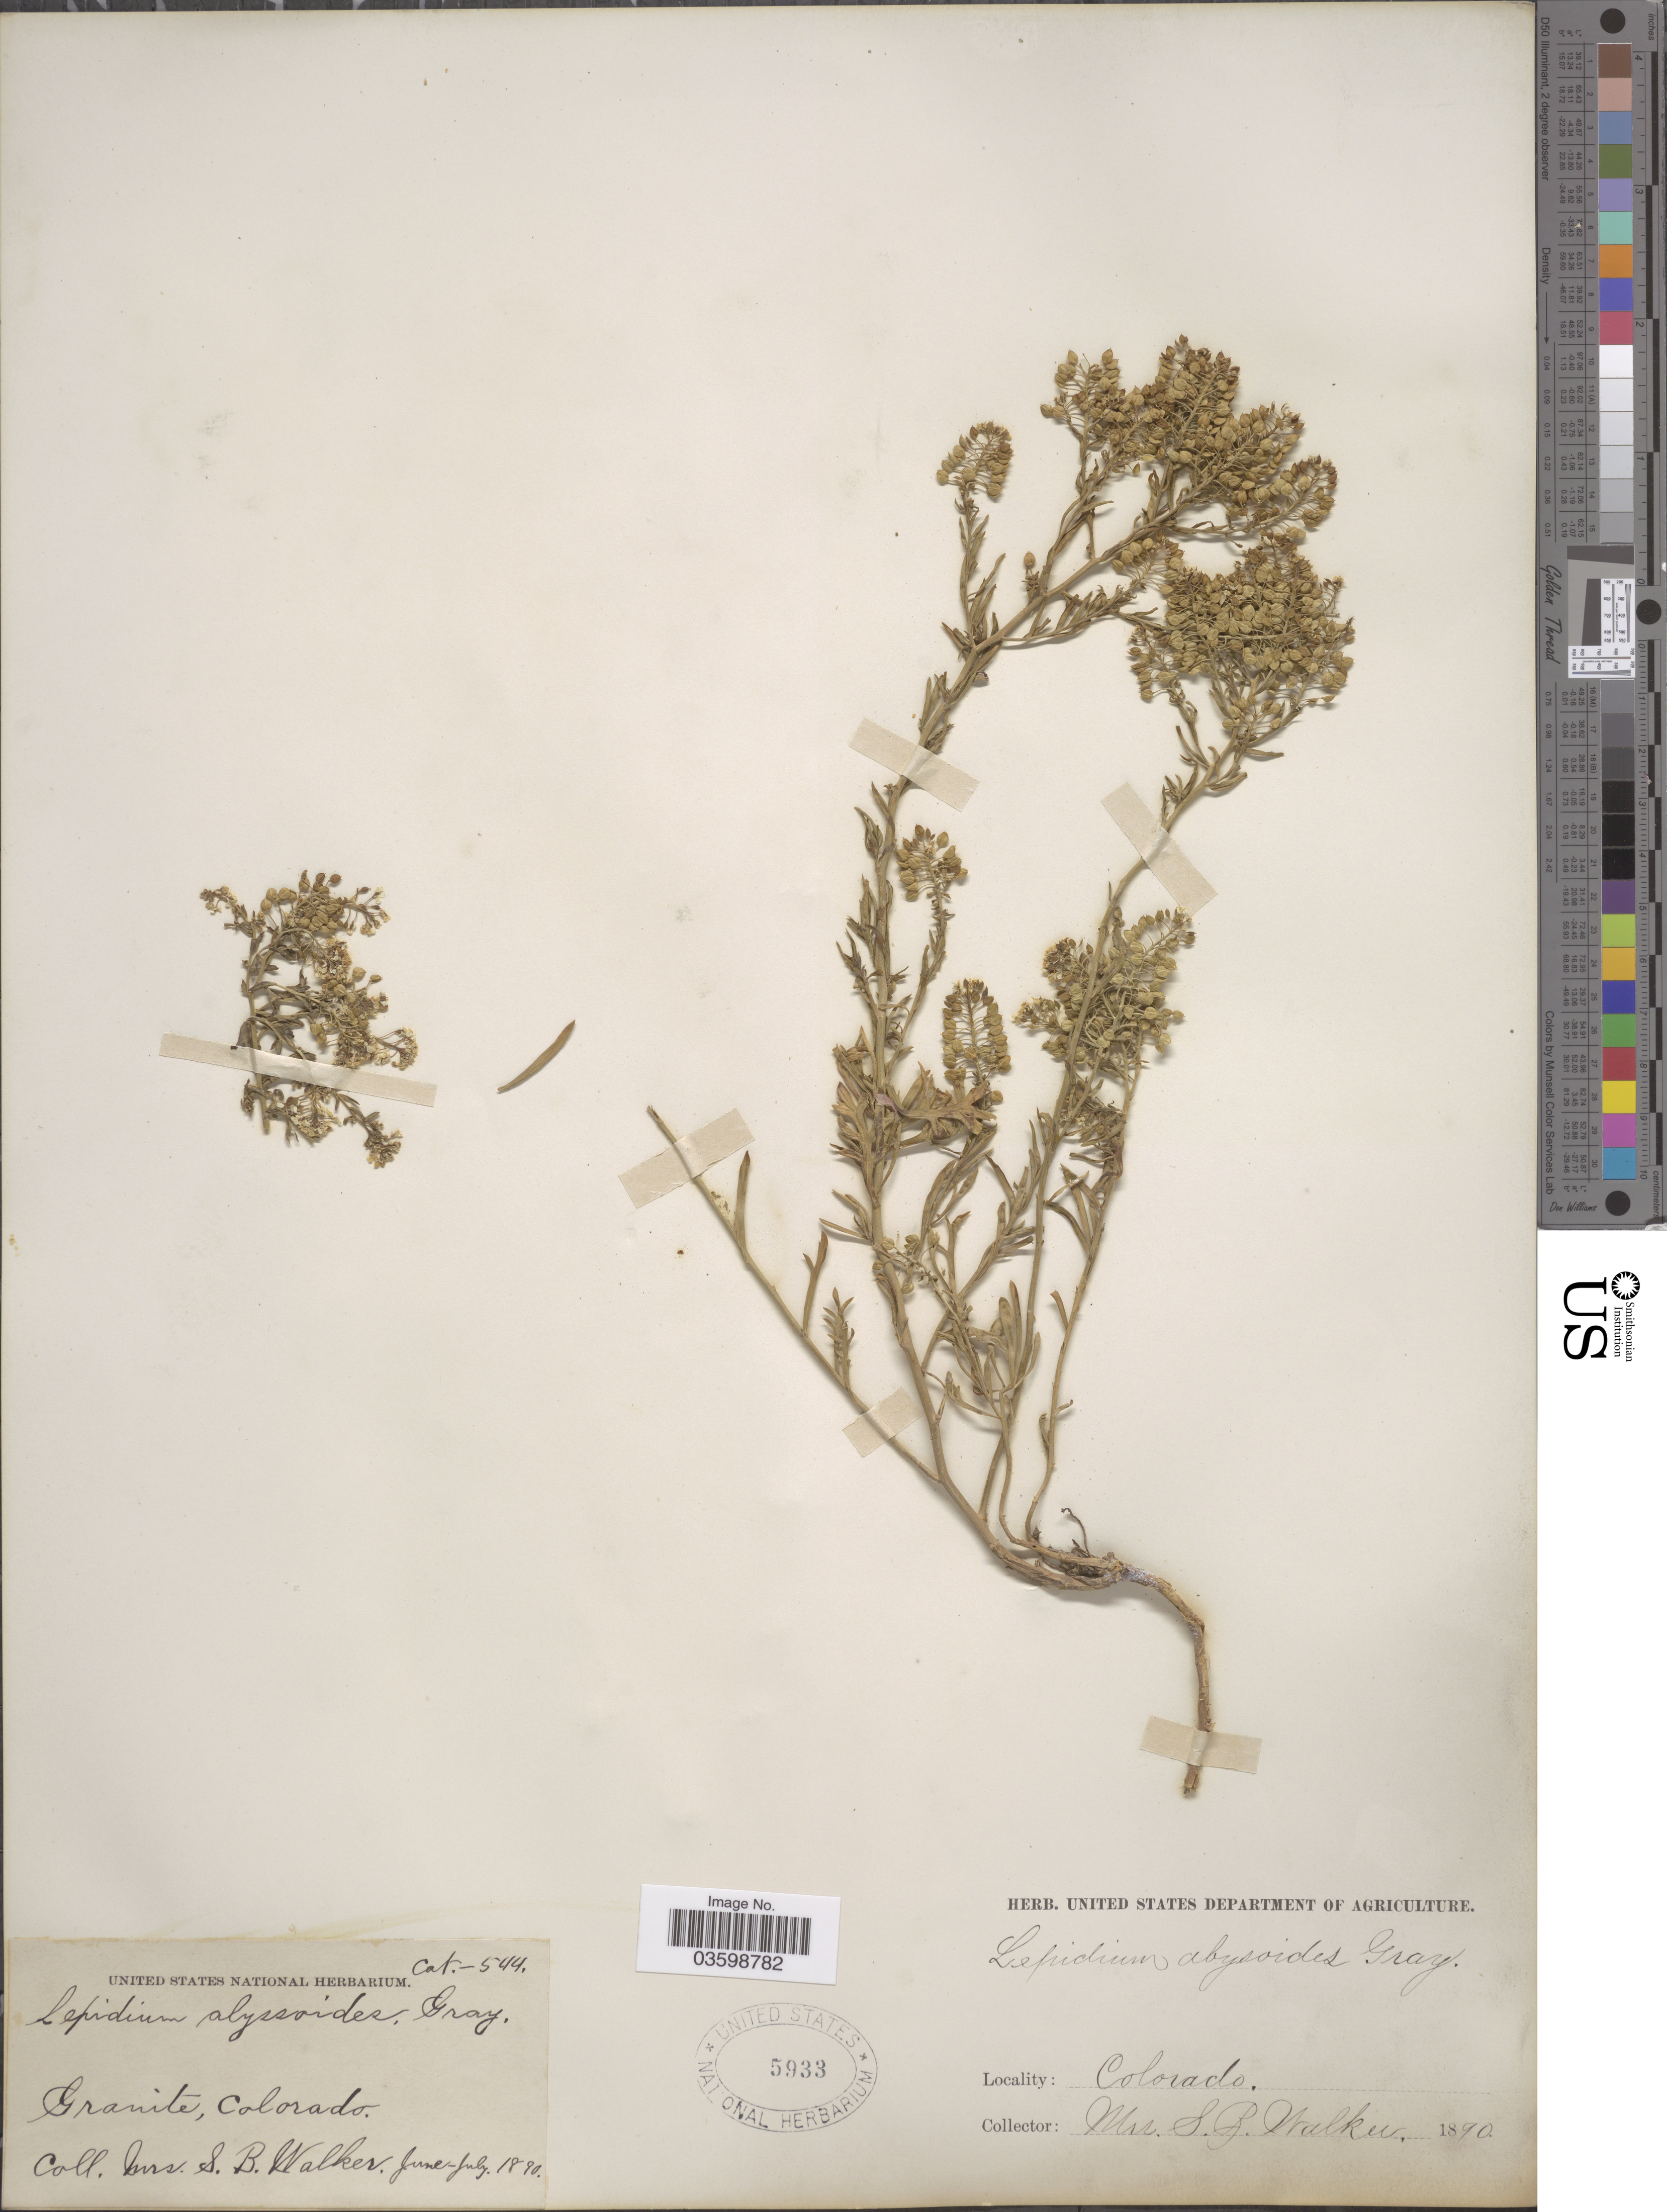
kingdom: Plantae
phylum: Tracheophyta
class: Magnoliopsida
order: Brassicales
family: Brassicaceae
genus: Lepidium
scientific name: Lepidium montanum var. alyssoides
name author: (A. Gray) M.E. Jones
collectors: S. Walker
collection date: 1890-06/1890-07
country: United States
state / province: Colorado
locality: Granite.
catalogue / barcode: US 5933